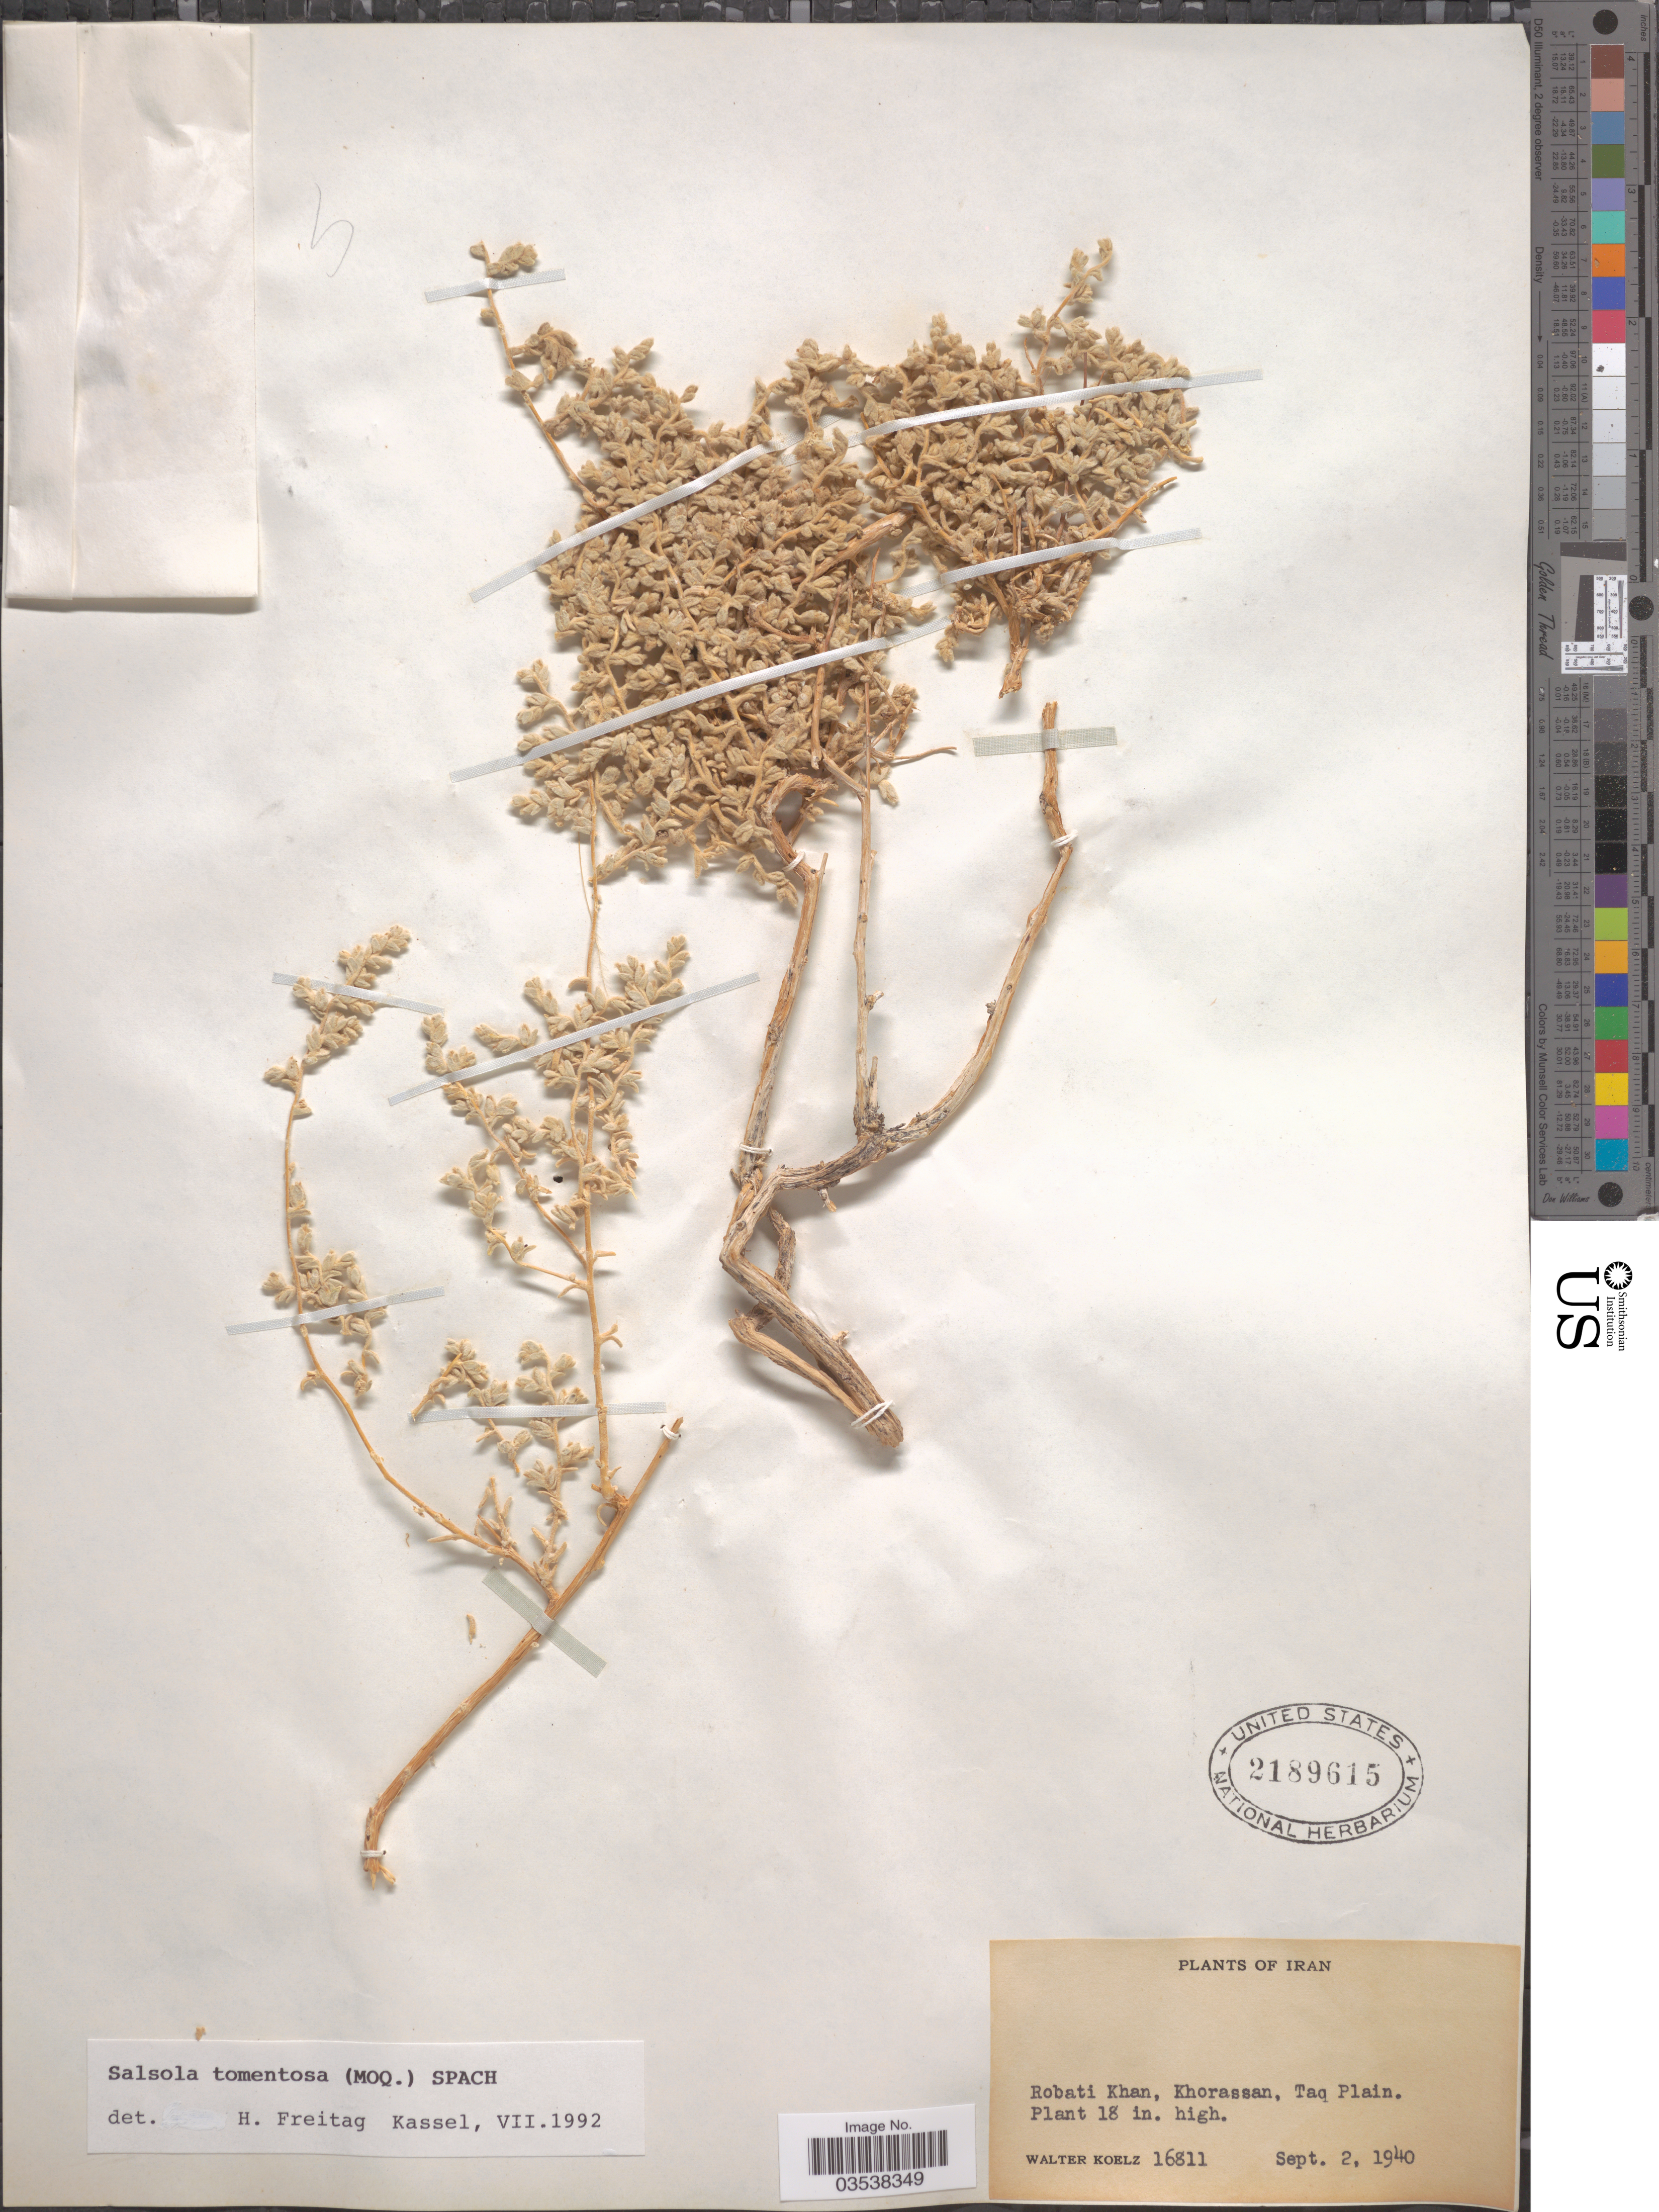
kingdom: Plantae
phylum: Tracheophyta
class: Magnoliopsida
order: Caryophyllales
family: Amaranthaceae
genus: Kaviria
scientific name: Kaviria tomentosa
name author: (Moq.) Akhani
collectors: W. N. Koelz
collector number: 16811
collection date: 1940-09-02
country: Iran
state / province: Khorasan [obsolete]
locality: Robati Khan, Khorassan, Taq Plain.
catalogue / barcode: US 2189615